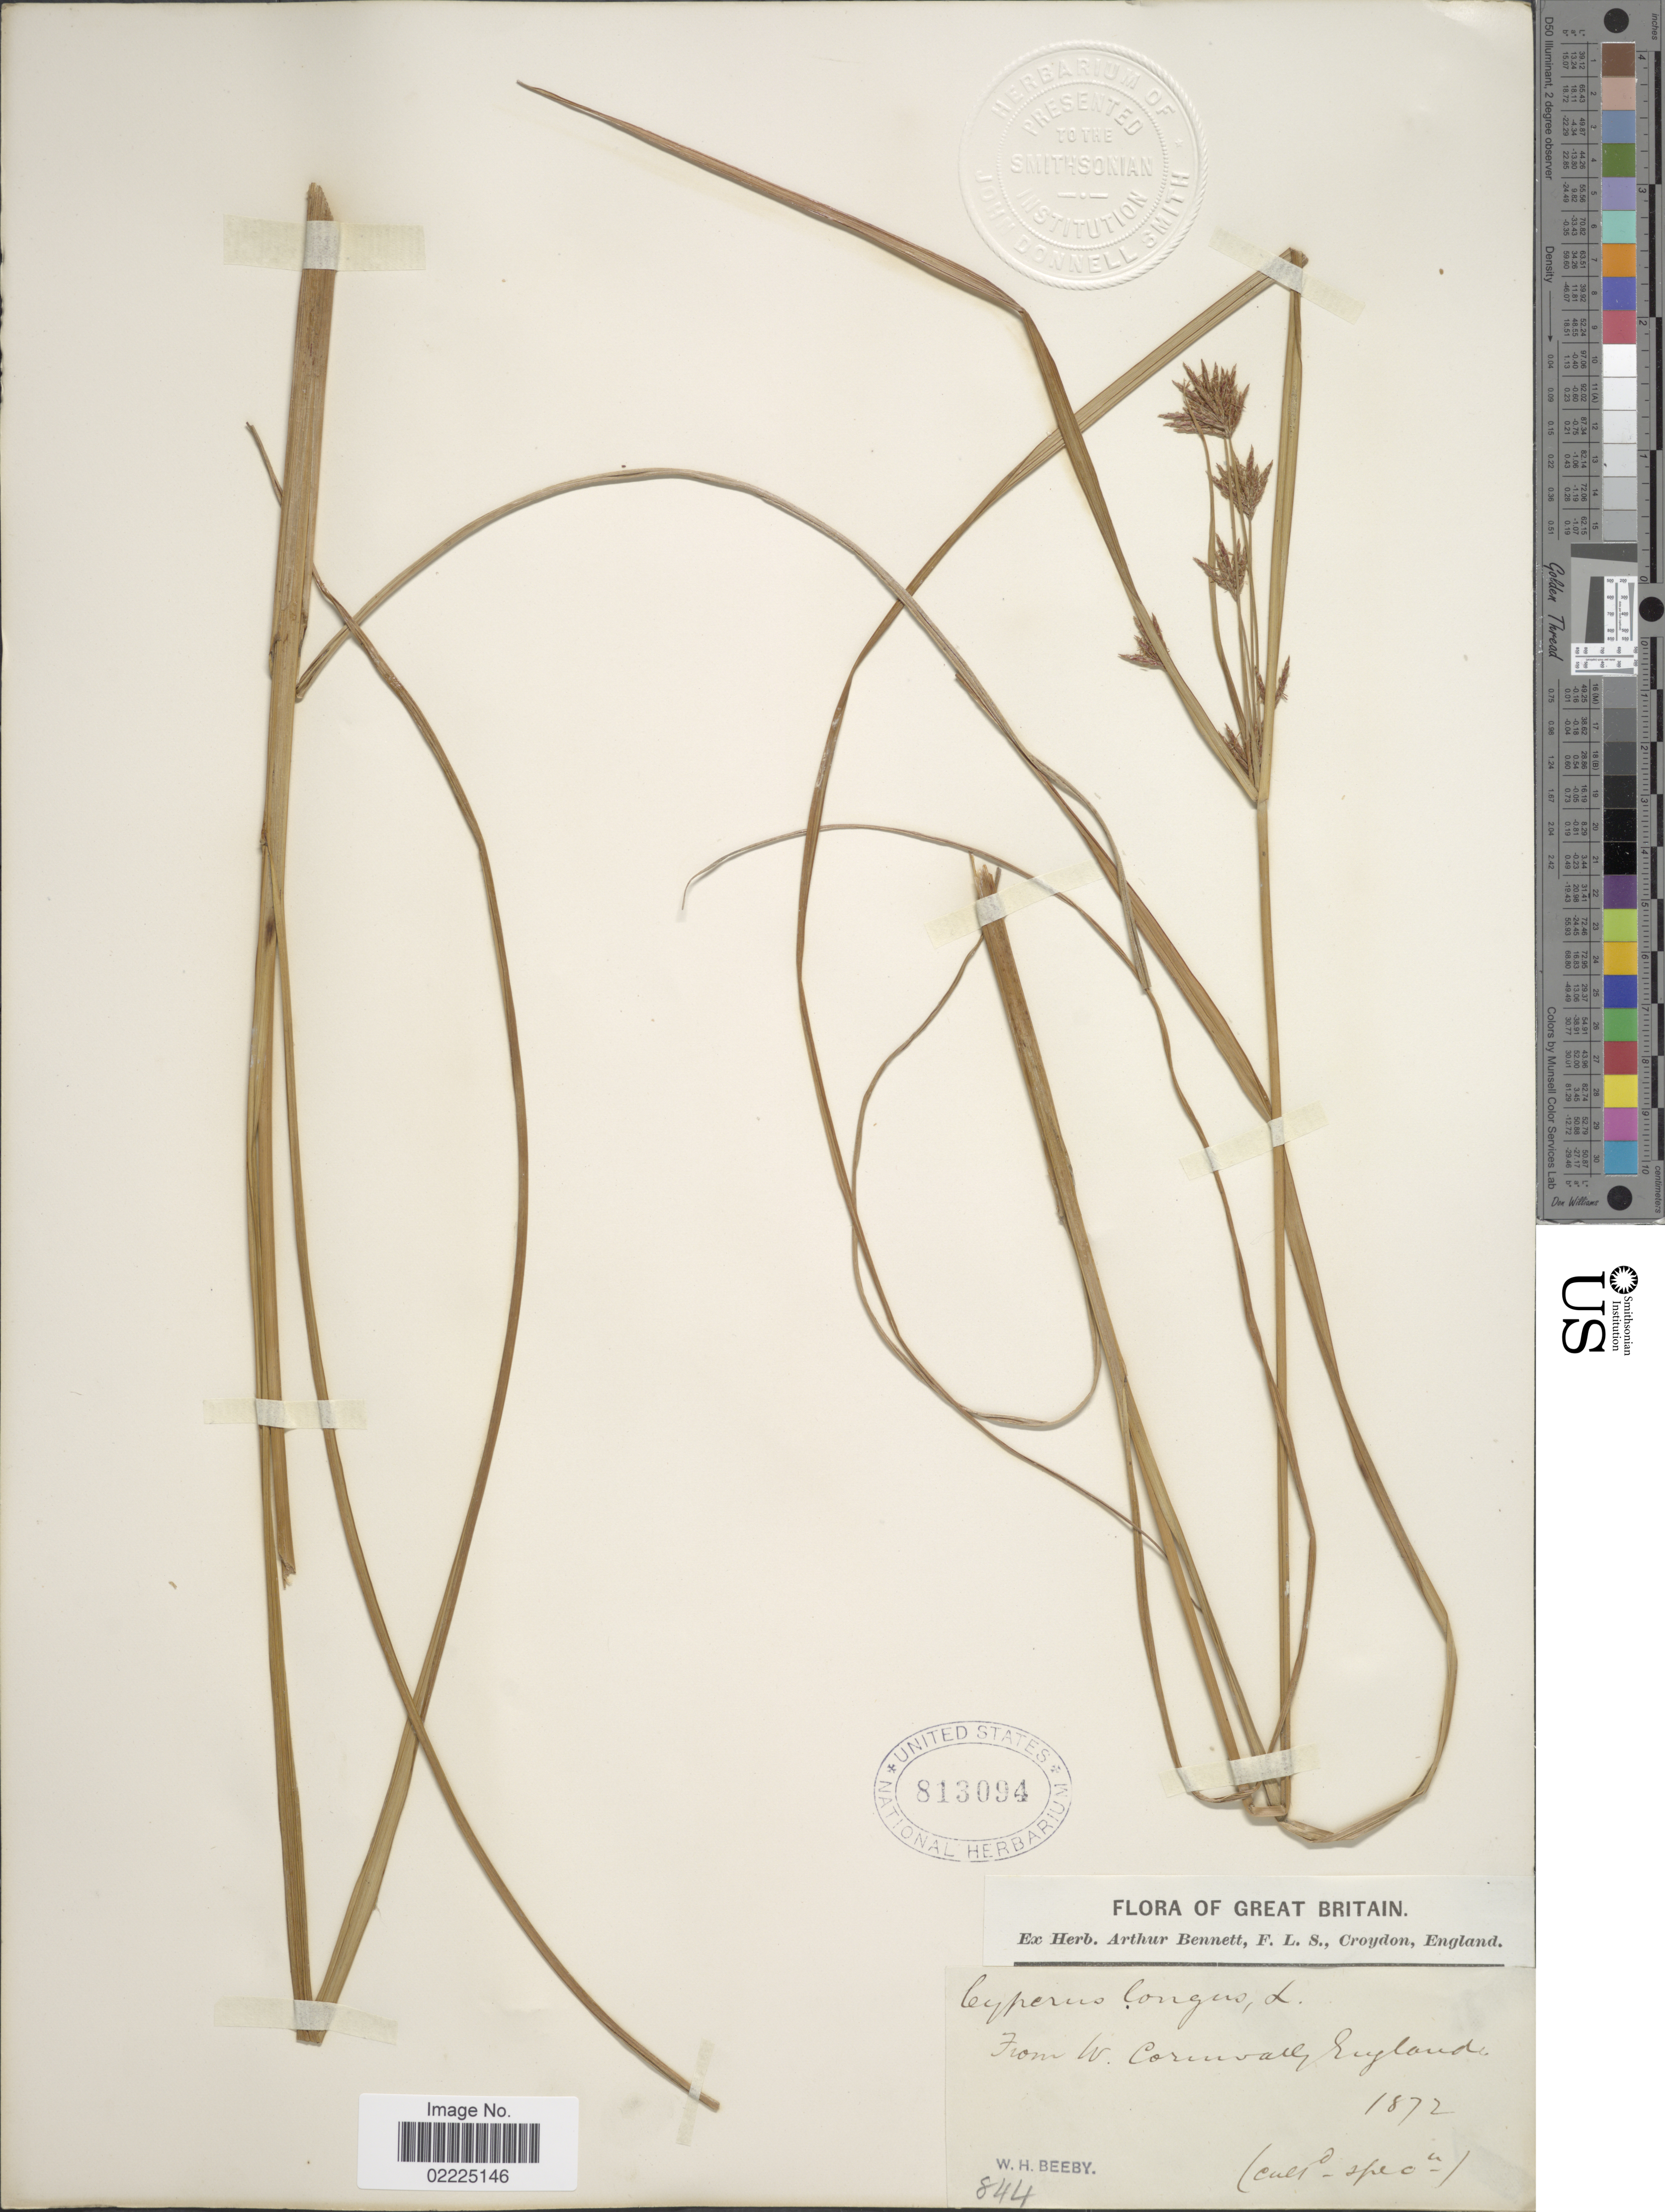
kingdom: Plantae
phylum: Tracheophyta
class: Liliopsida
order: Poales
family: Cyperaceae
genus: Cyperus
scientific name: Cyperus longus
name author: L.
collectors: W. Beeby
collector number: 844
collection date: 1872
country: United Kingdom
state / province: England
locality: Great Britain, W. Cornwall, England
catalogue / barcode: US 813094